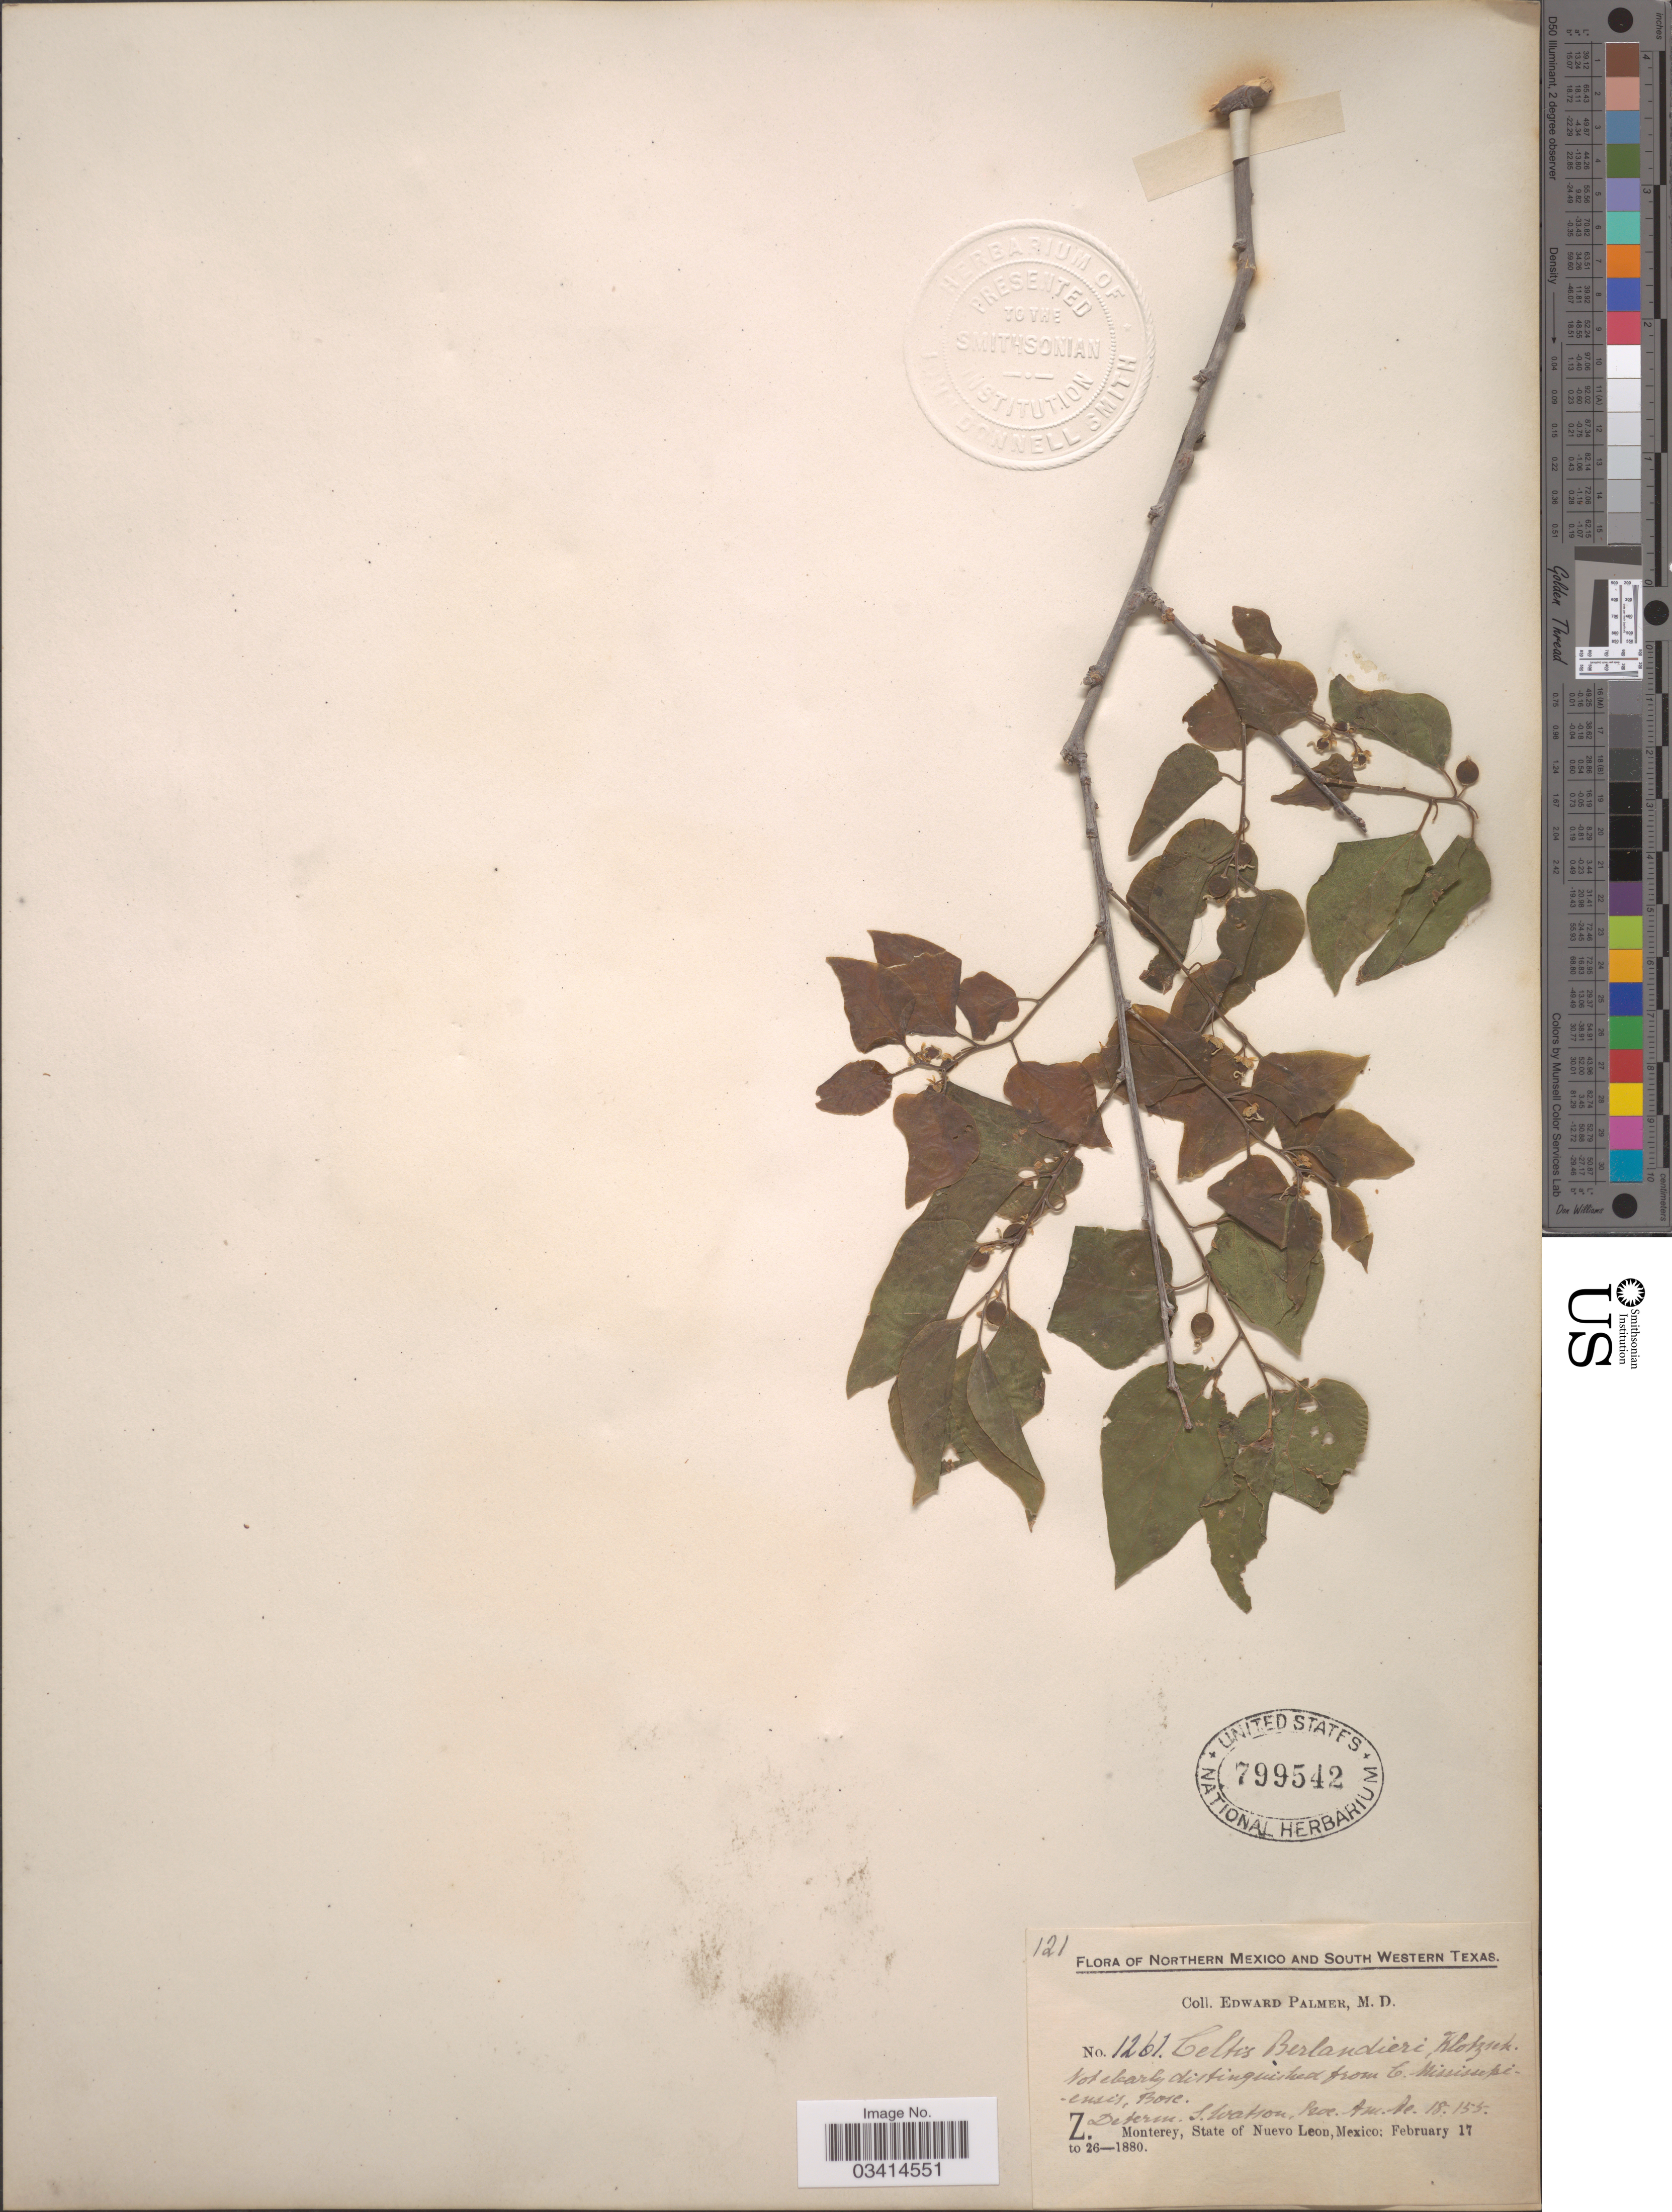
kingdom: Plantae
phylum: Tracheophyta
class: Magnoliopsida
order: Rosales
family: Cannabaceae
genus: Celtis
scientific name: Celtis laevigata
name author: Willd.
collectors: E. Palmer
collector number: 1261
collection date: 1880-02-17/1880-02-26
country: Mexico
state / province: Nuevo León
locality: Northern Mexico. Monterey.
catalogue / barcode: US 799542